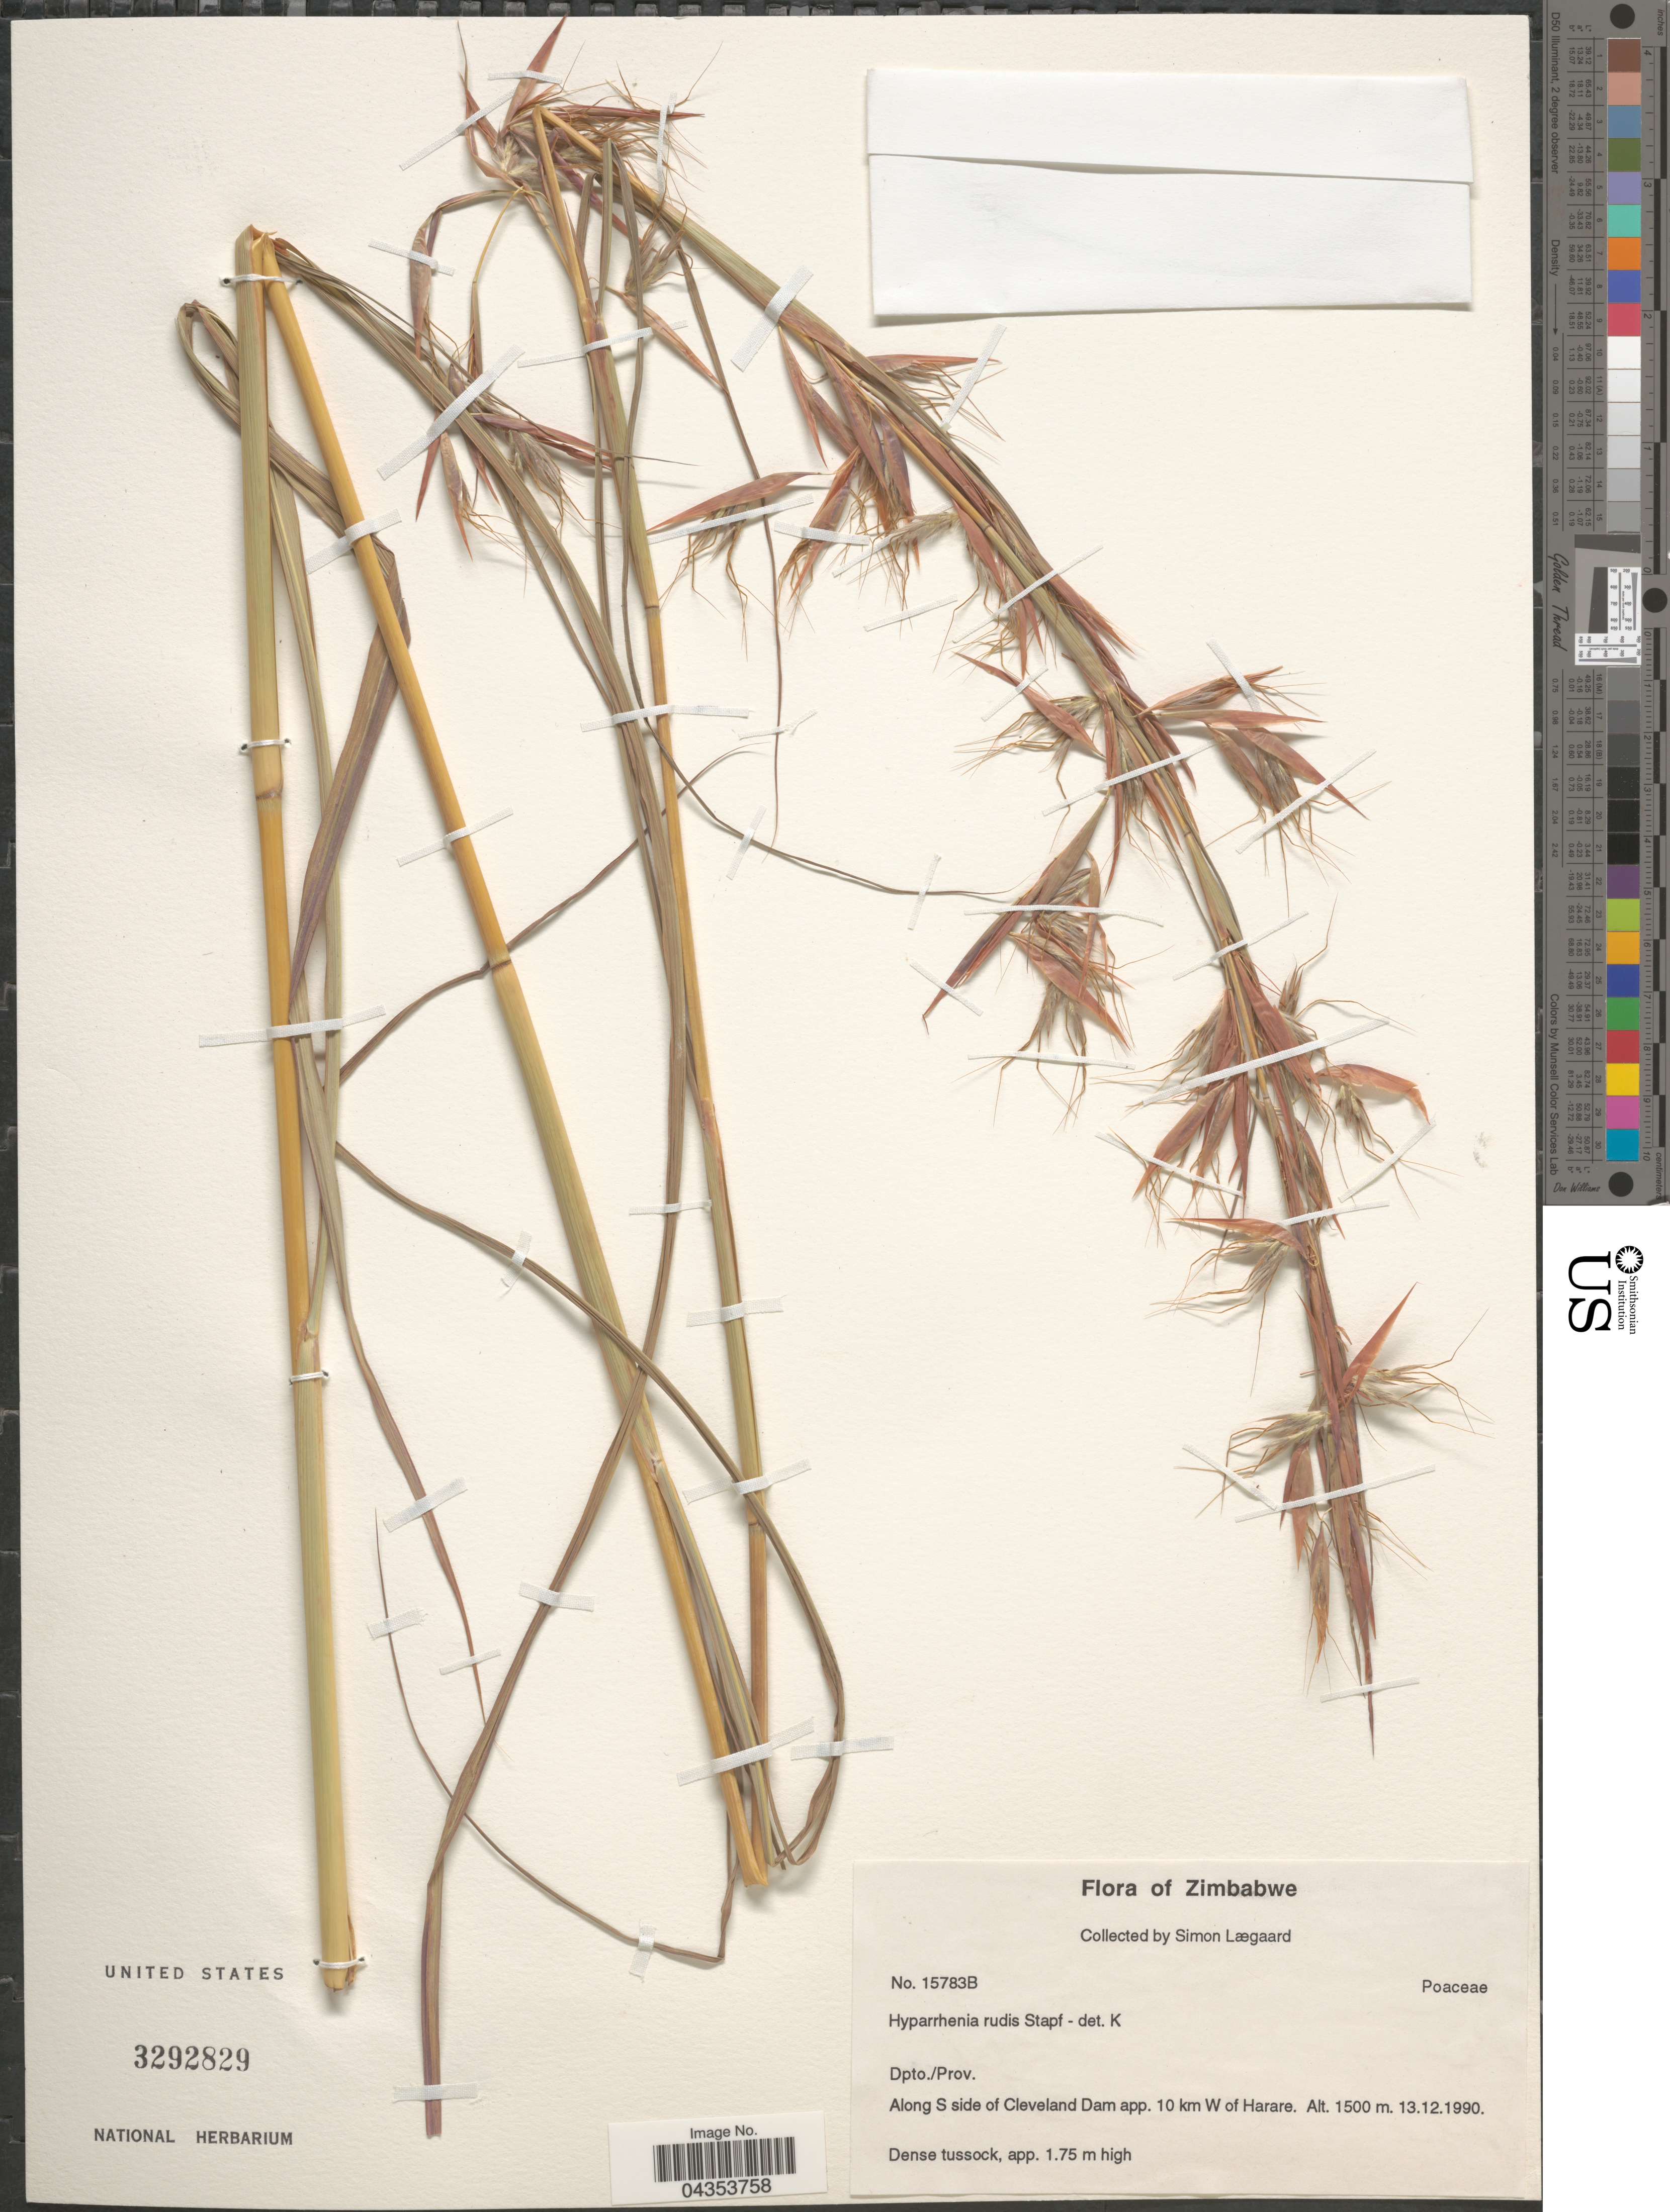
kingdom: Plantae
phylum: Tracheophyta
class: Liliopsida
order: Poales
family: Poaceae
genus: Hyparrhenia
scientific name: Hyparrhenia rudis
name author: Stapf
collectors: S. Lægaard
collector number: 15783B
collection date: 1990-12-13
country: Zimbabwe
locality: Dpto./Prov. Along S side of Cleveland Dam app. 10 km W of Harare.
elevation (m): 1500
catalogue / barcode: US 3292829